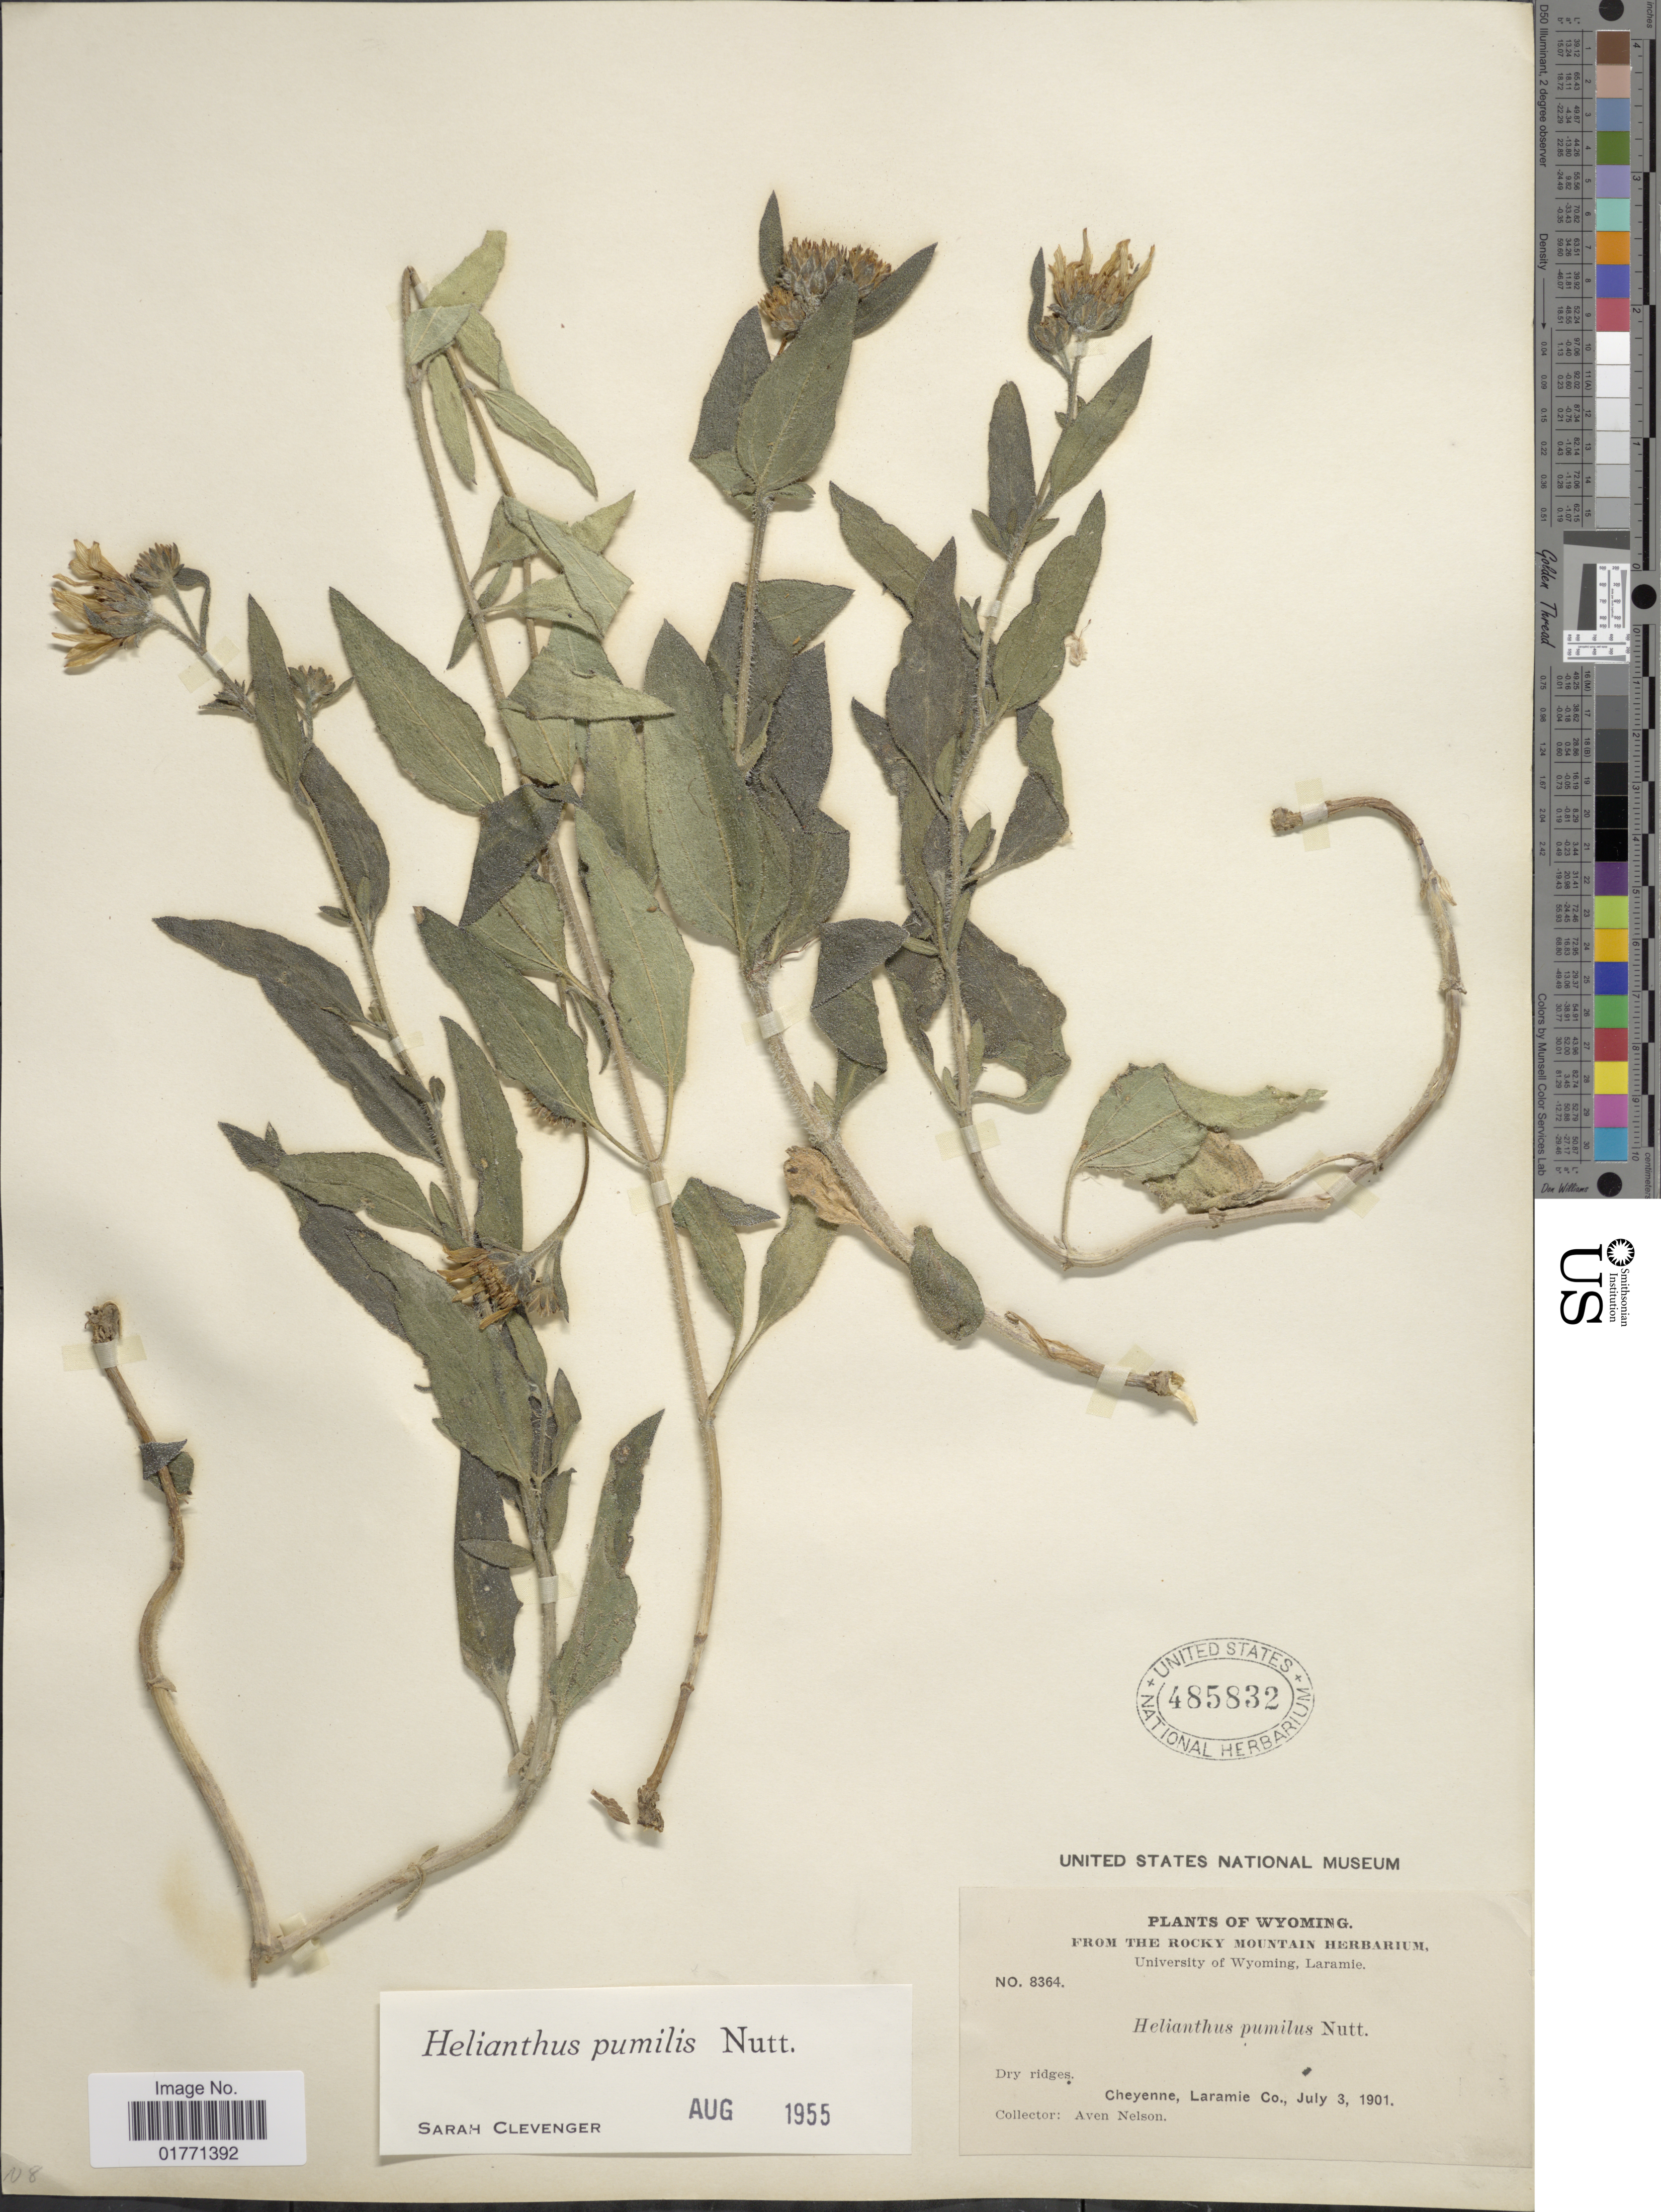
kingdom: Plantae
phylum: Tracheophyta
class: Magnoliopsida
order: Asterales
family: Asteraceae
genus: Helianthus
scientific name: Helianthus pumilis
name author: Nutt.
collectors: A. Nelson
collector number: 8364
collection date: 1901-07-03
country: United States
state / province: Wyoming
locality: Dry ridges, Cheyenne, Laramie Co.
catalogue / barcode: US 485832